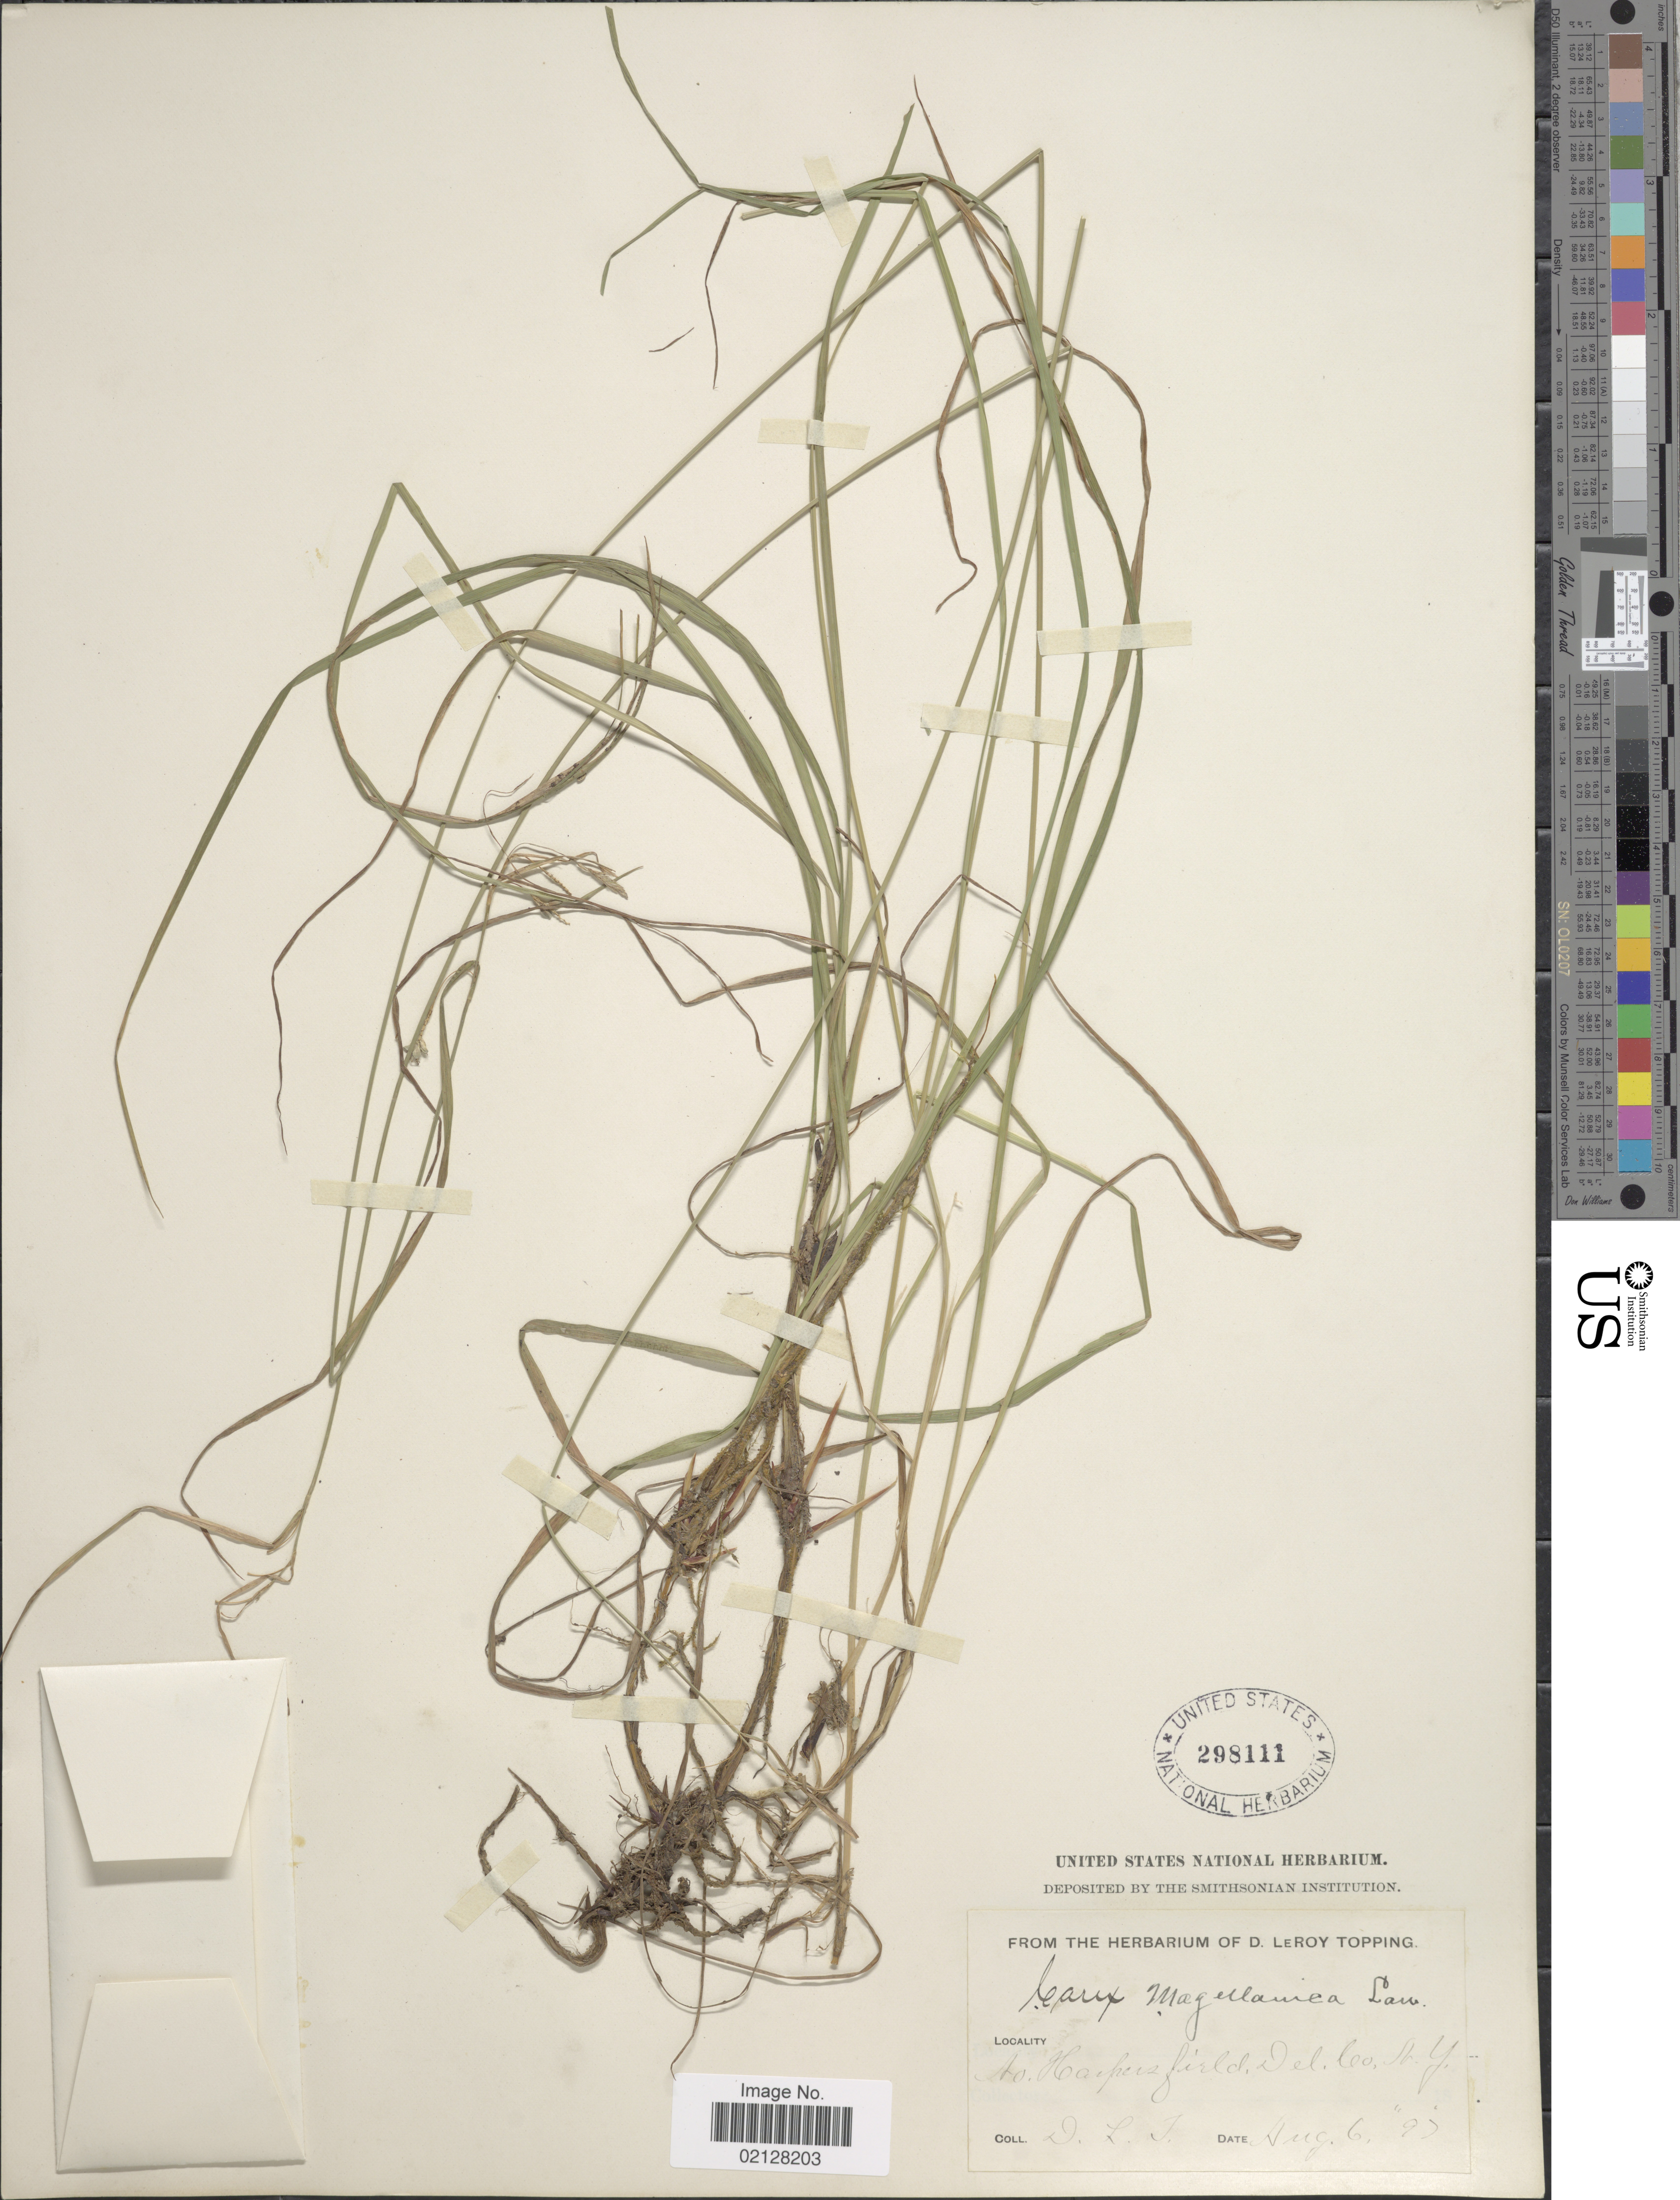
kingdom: Plantae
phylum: Tracheophyta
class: Liliopsida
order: Poales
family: Cyperaceae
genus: Carex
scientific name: Carex magellanica subsp. irrigua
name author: (Wahlenb.) Hiitonen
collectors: D. L. Topping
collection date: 1897-08-06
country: United States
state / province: New York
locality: No. Harpersfield, Del. Co.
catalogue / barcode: US 298111